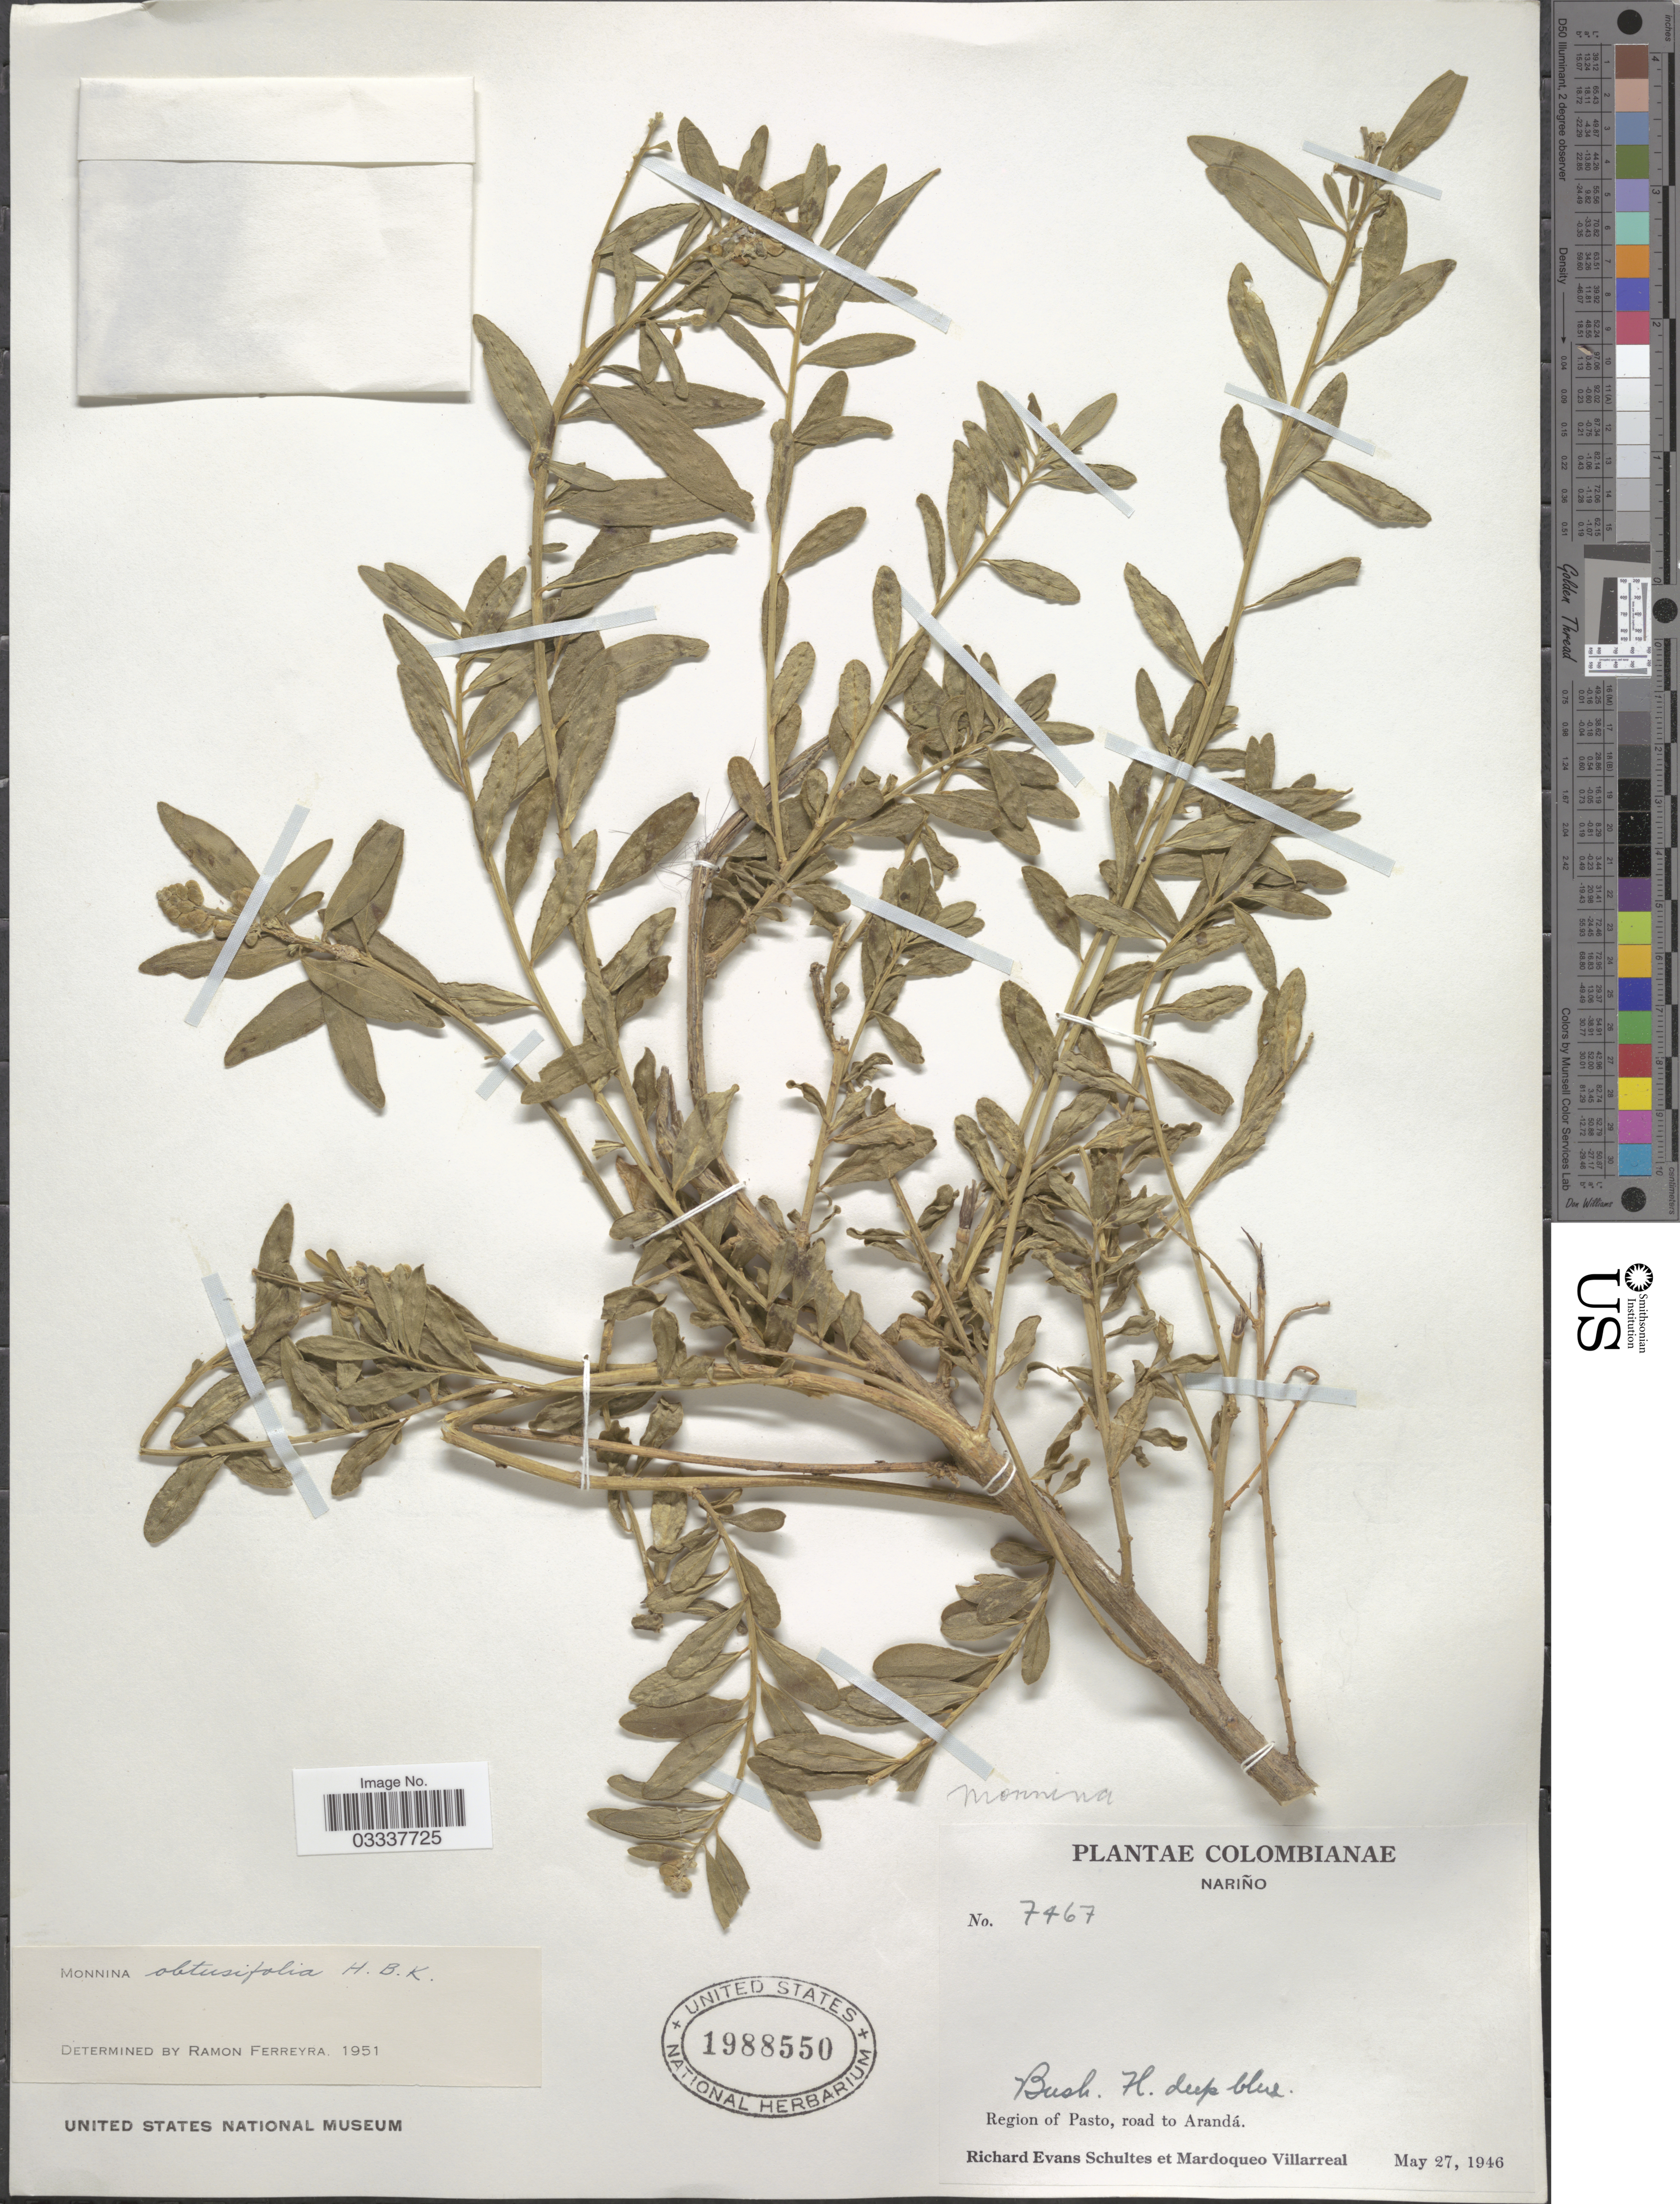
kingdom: Plantae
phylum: Tracheophyta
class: Magnoliopsida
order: Fabales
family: Polygalaceae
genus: Monnina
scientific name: Monnina phillyreoides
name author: (Bonpl.) B. Eriksen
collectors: R. E. Schultes & M. Villarreal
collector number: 7467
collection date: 1946-05-27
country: Colombia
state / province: Nariño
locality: Region of Pasto, road to Arandá.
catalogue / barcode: US 1988550